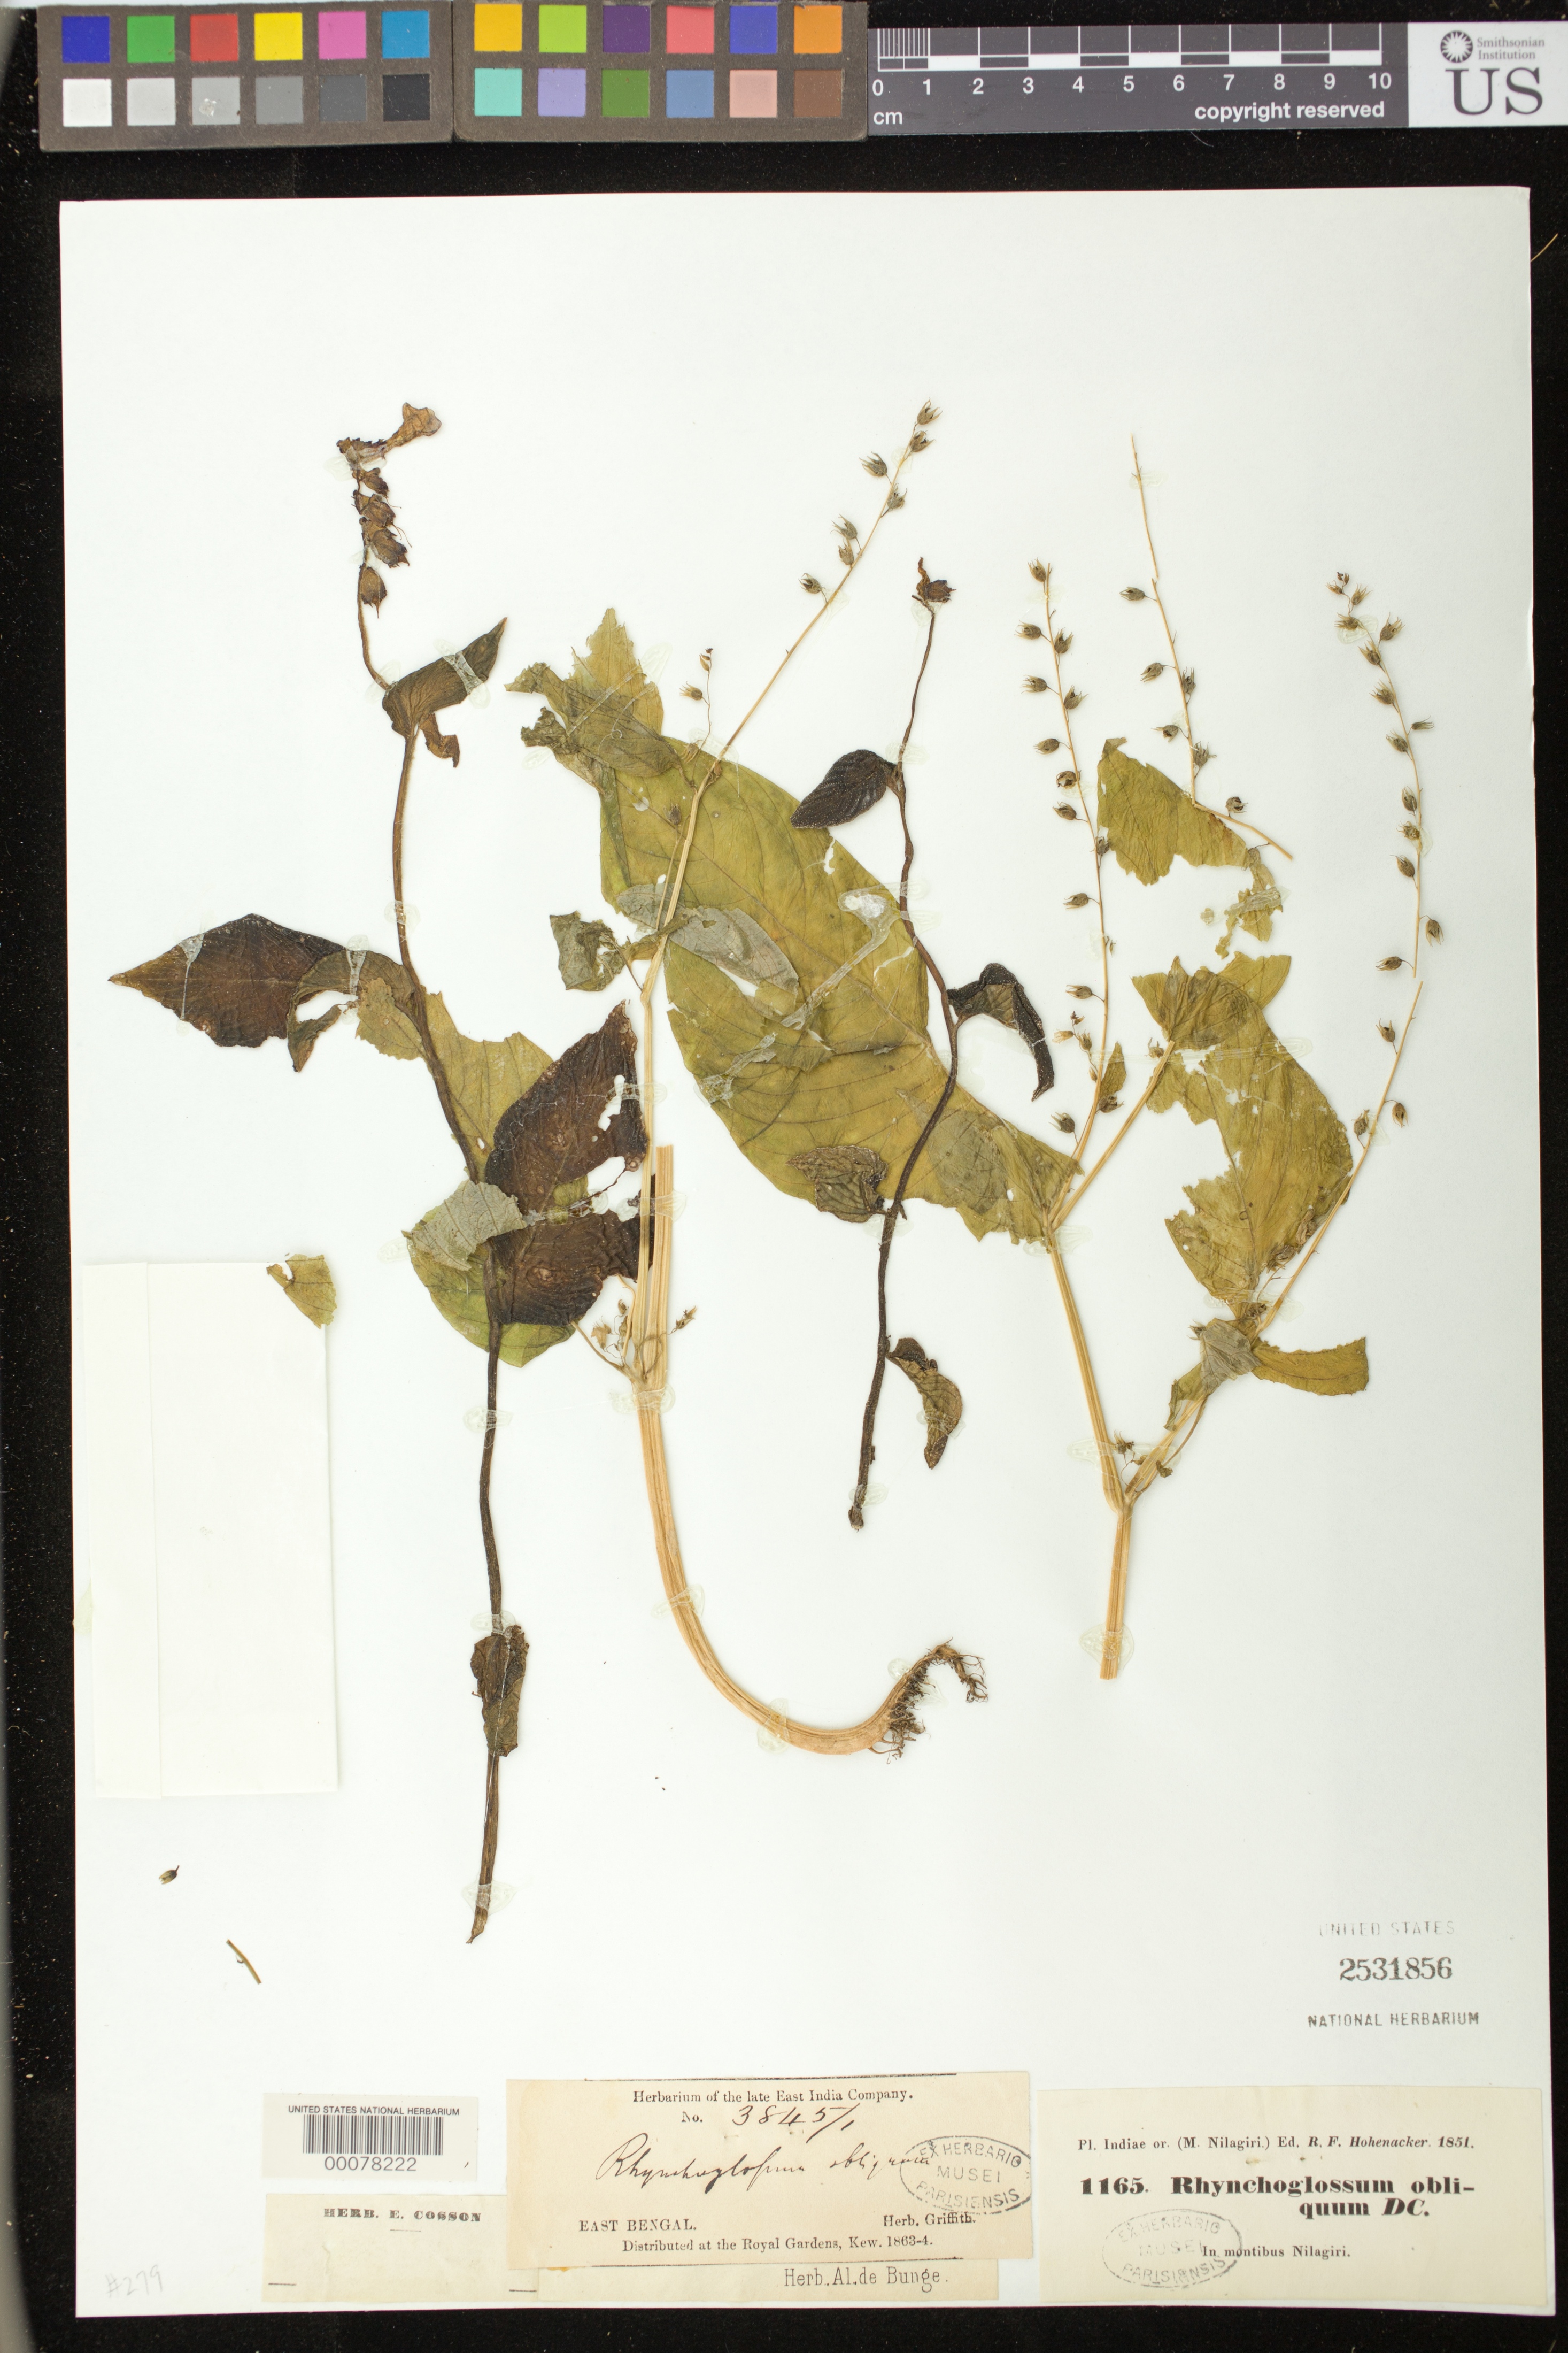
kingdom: Plantae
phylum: Tracheophyta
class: Magnoliopsida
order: Lamiales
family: Gesneriaceae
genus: Rhynchoglossum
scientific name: Rhynchoglossum obliquum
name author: Blume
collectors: R. F. Hohenacker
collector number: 1165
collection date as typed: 1851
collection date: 1851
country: India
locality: East bengal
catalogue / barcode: US 2531856